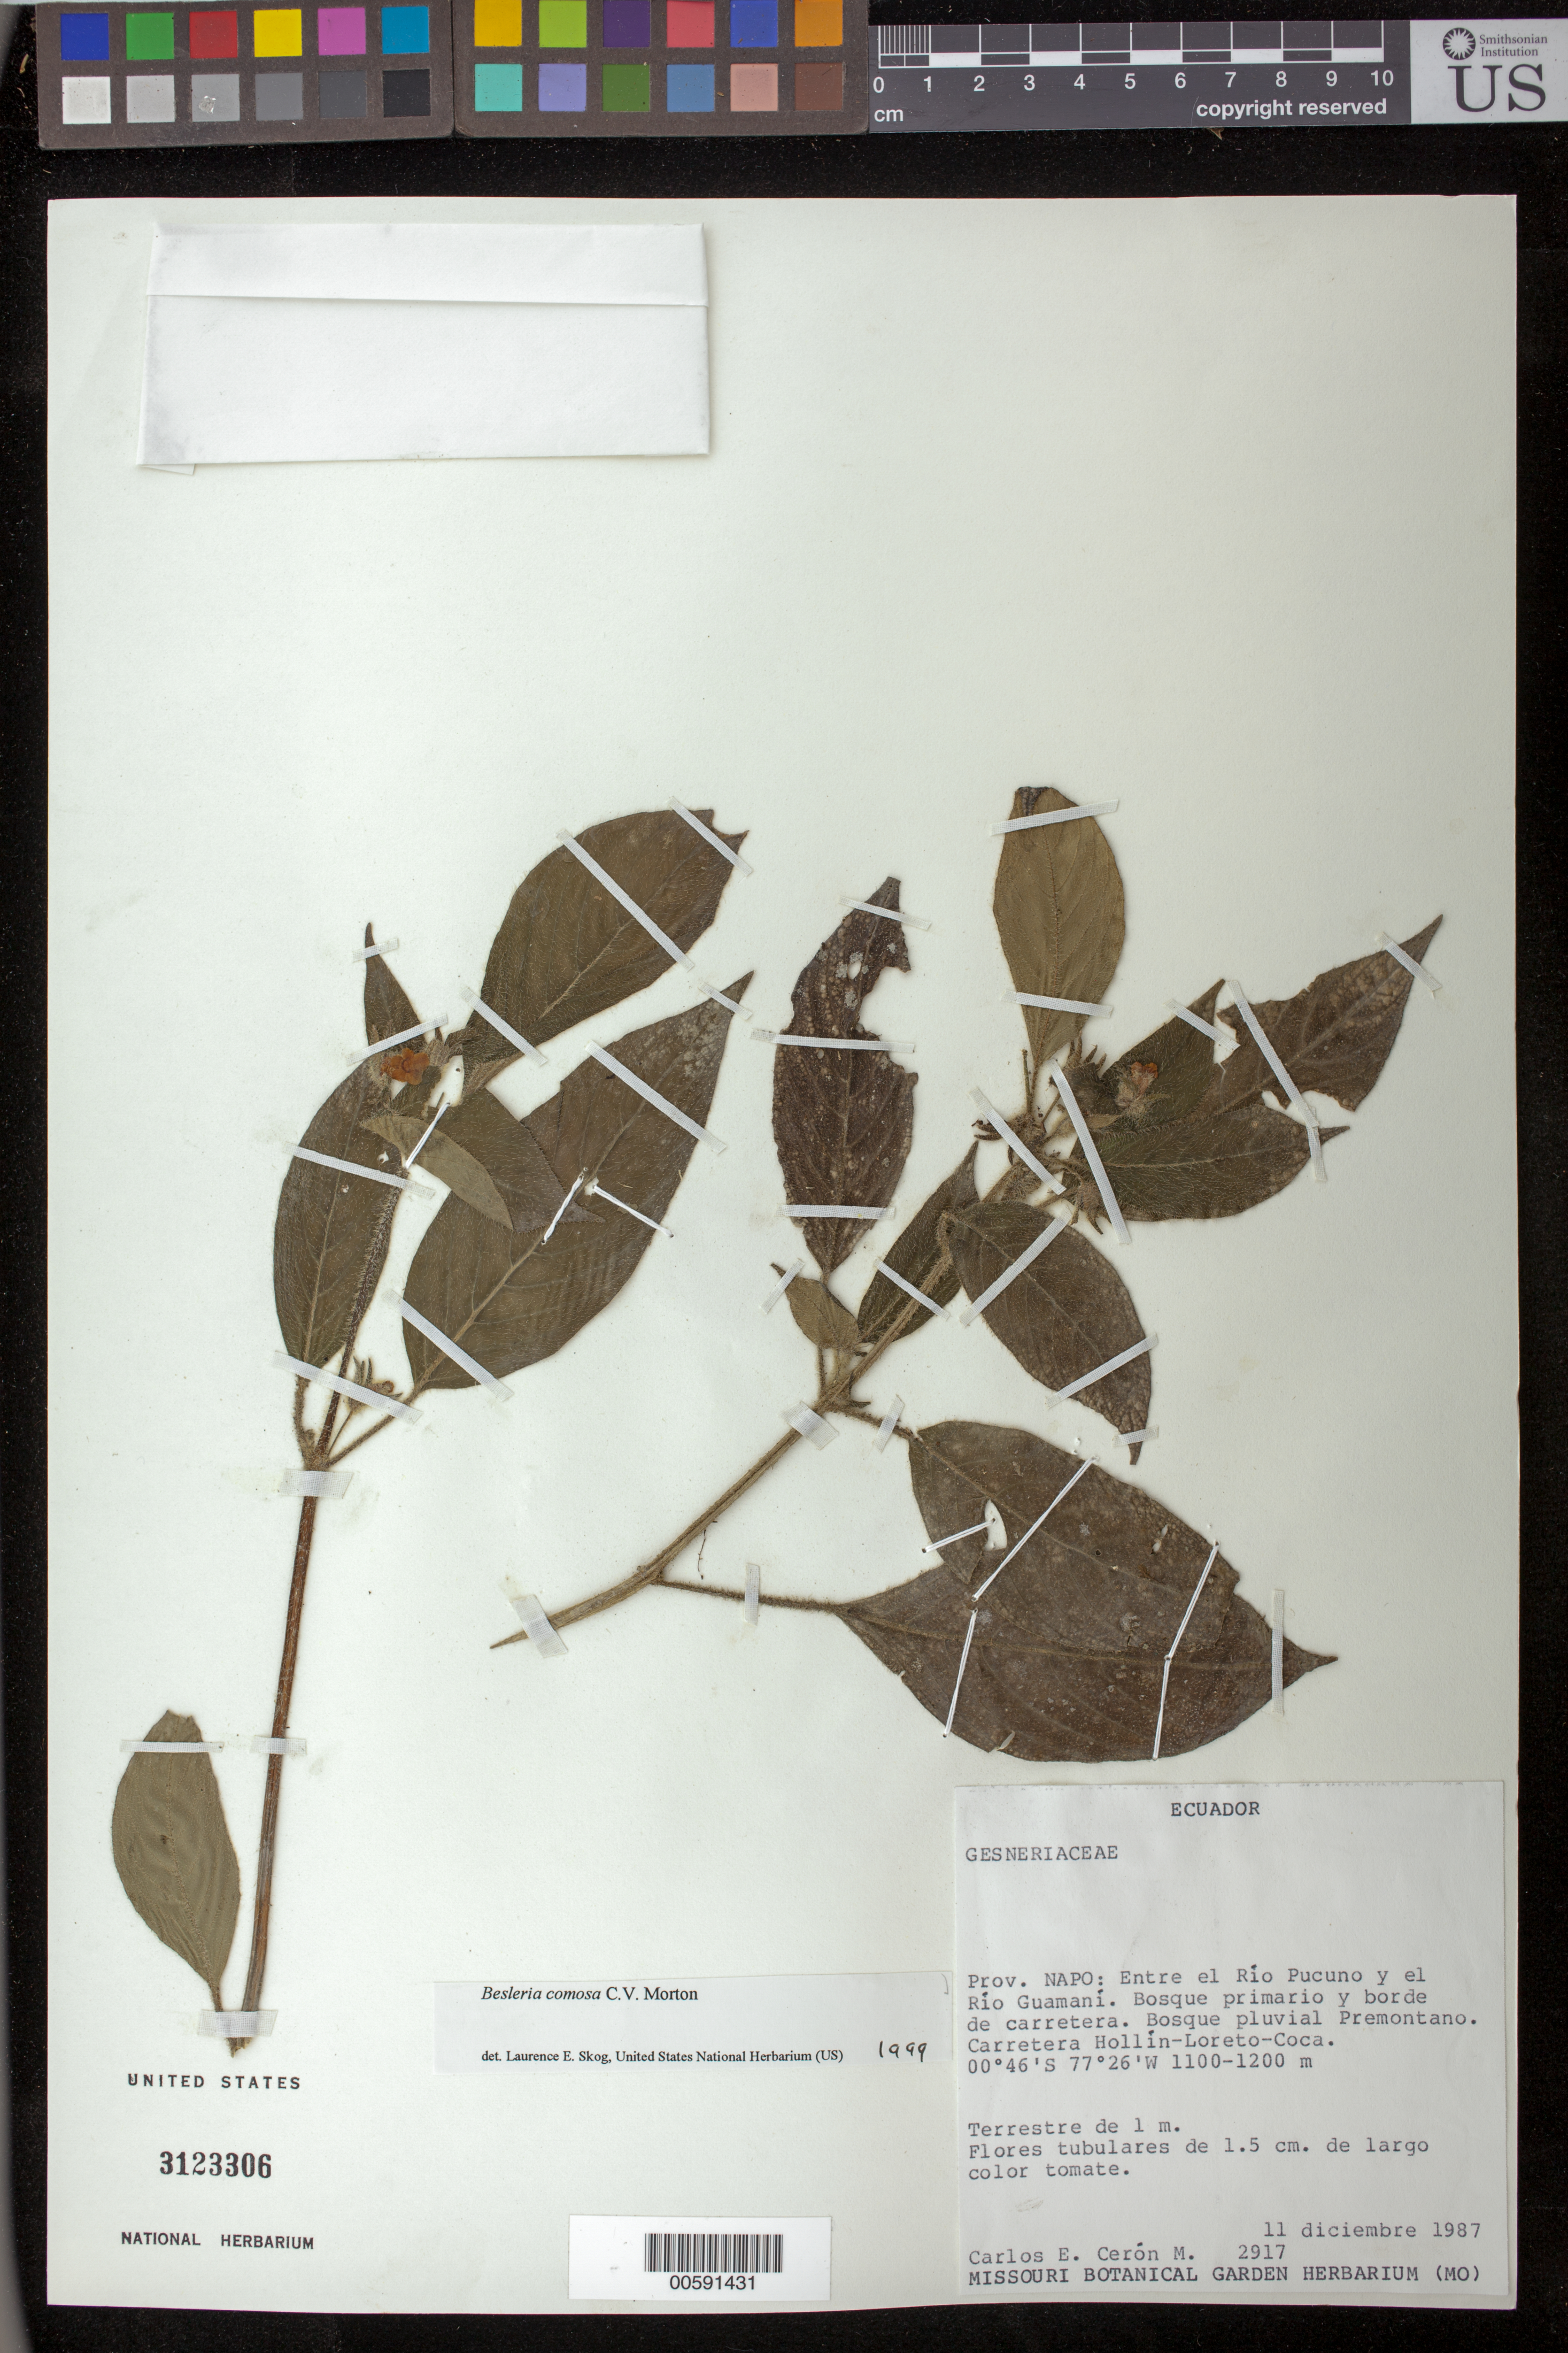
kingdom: Plantae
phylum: Tracheophyta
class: Magnoliopsida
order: Lamiales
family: Gesneriaceae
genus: Besleria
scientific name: Besleria comosa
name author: C.V. Morton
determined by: Skog, Laurence E.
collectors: C. E. Cerón M.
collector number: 2917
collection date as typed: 11 Dec 1987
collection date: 1987-12-11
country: Ecuador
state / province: Napo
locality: Entre el Río Pucuno y el Río Guamaní, Carretera Hollín - Loreto - Coca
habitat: Bosque primario y borde de carretera; bosque pluvial premontano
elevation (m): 1100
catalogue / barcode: US 3123306